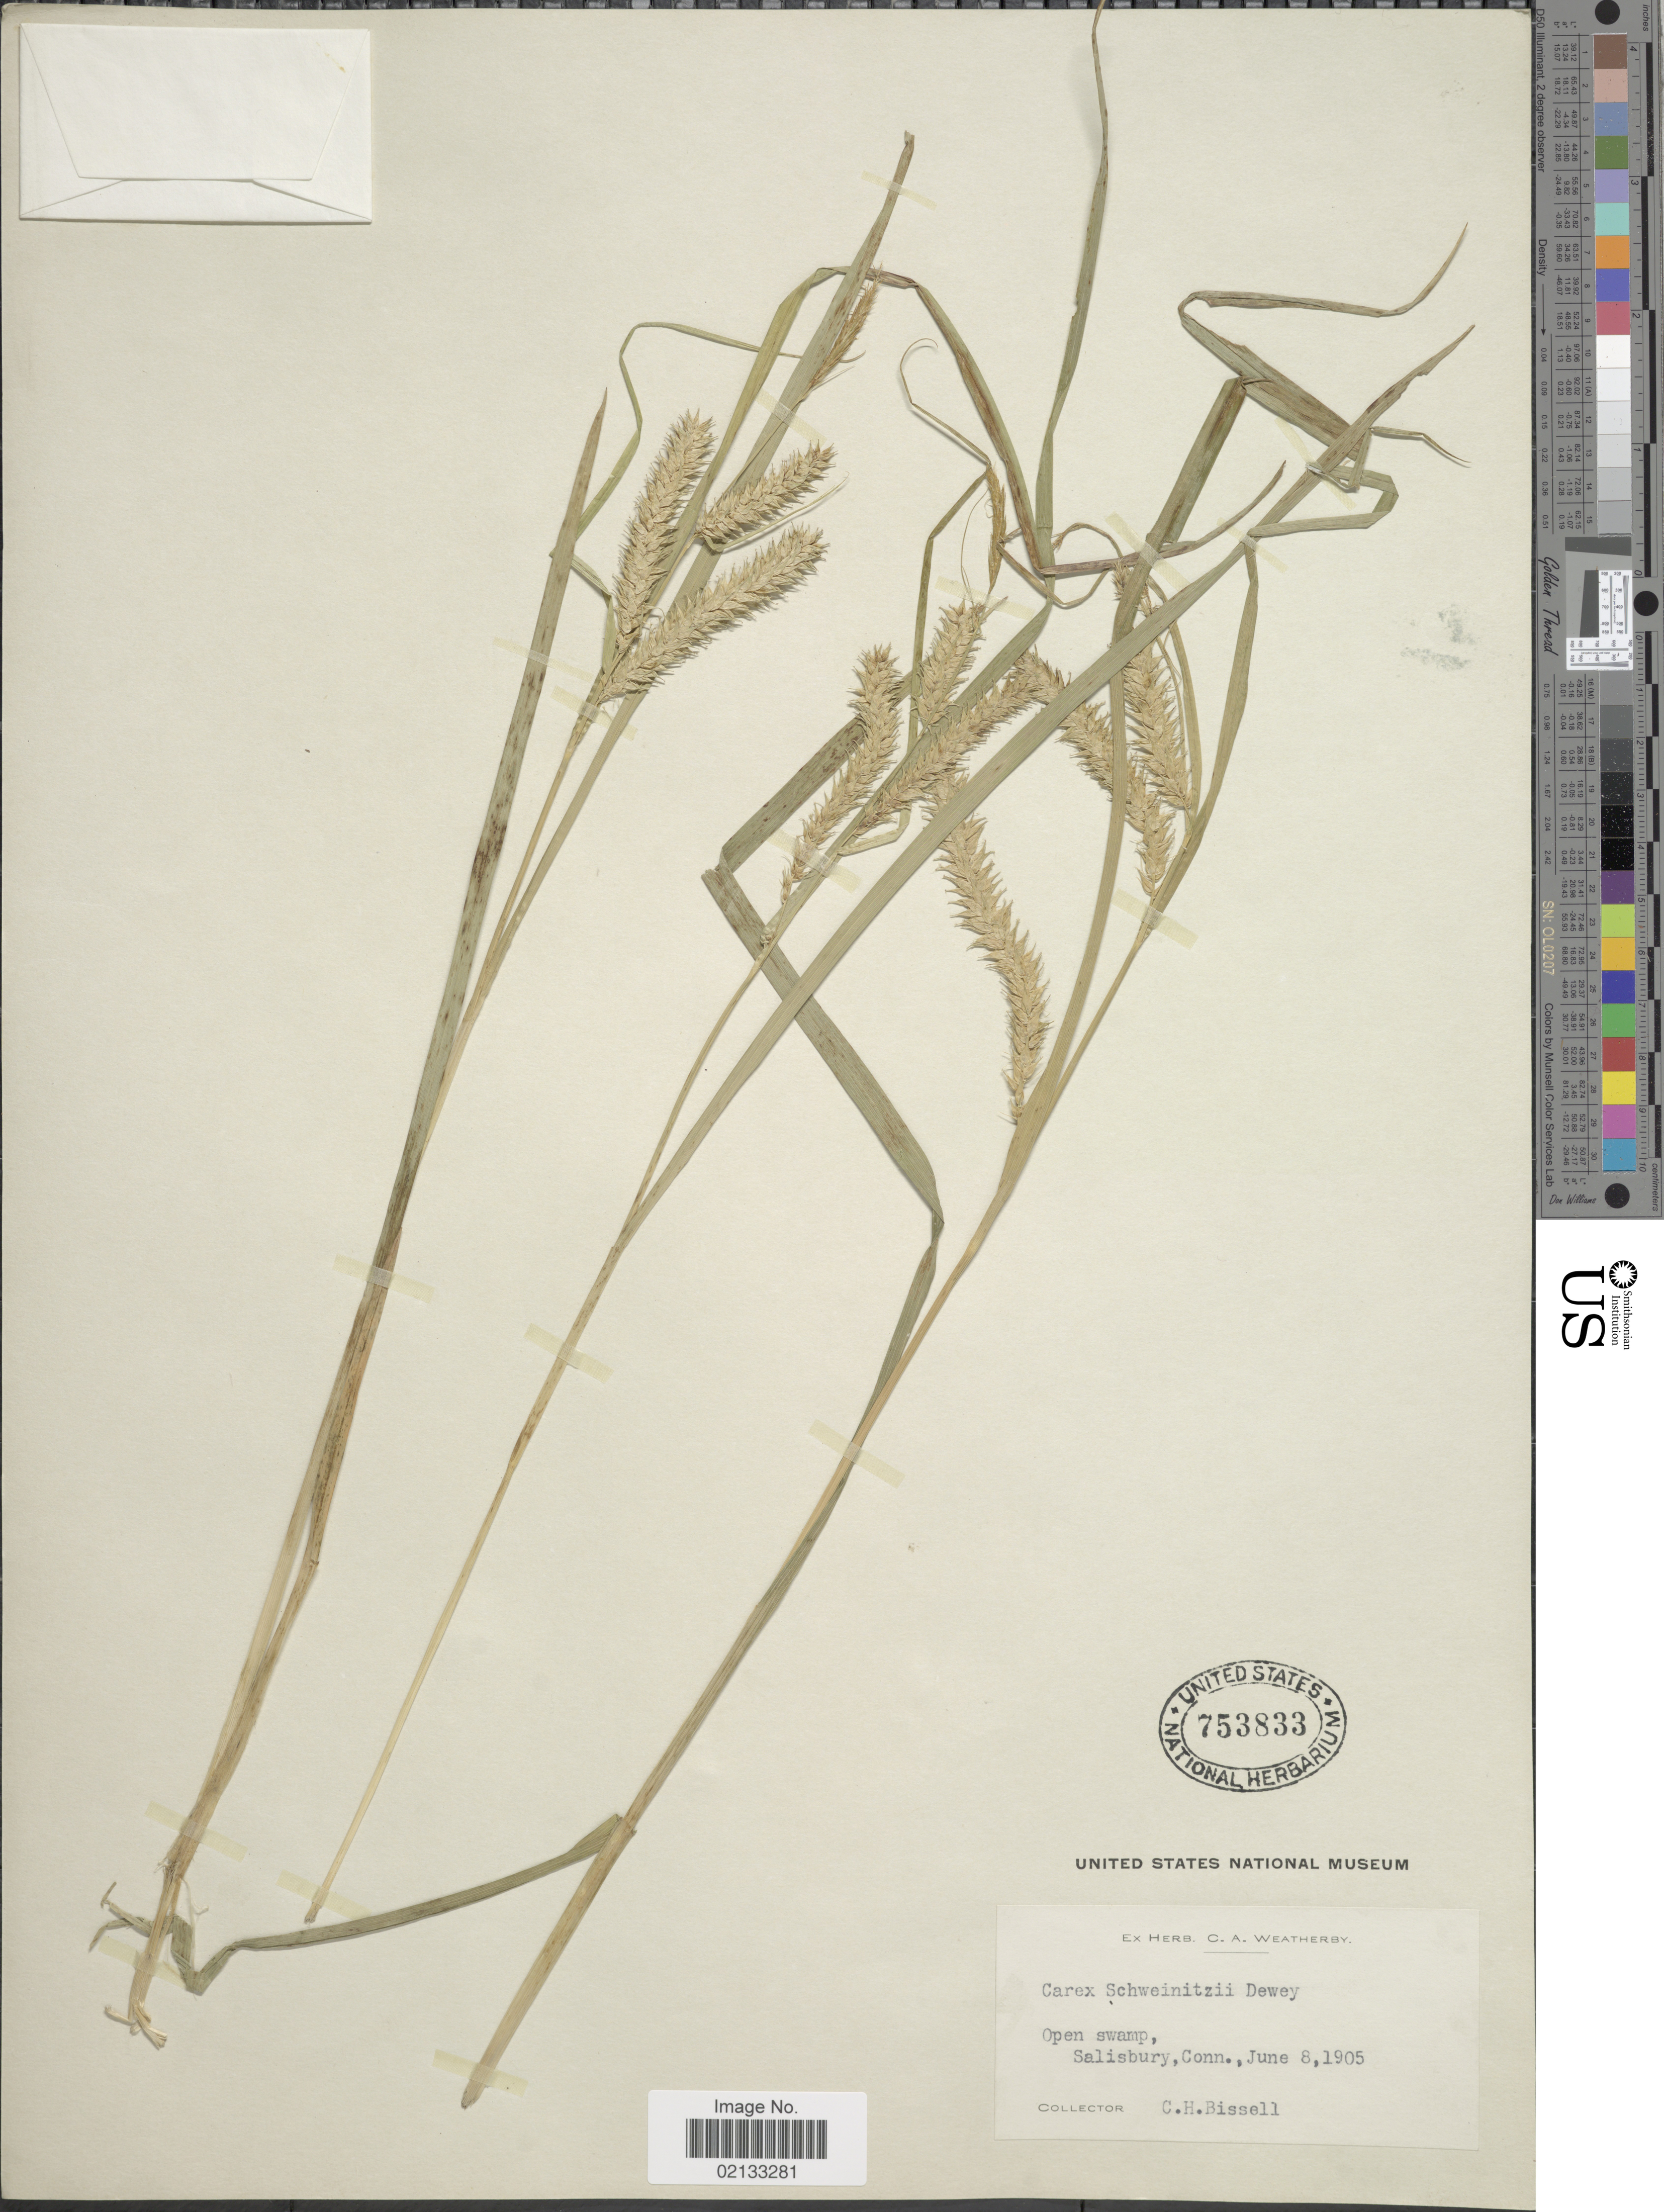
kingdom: Plantae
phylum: Tracheophyta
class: Liliopsida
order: Poales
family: Cyperaceae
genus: Carex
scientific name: Carex schweinitzii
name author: Dewey ex Schwein.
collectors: C. Bissell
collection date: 1905-06-08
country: United States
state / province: Connecticut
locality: Open swamp, Salisbury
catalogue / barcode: US 753833